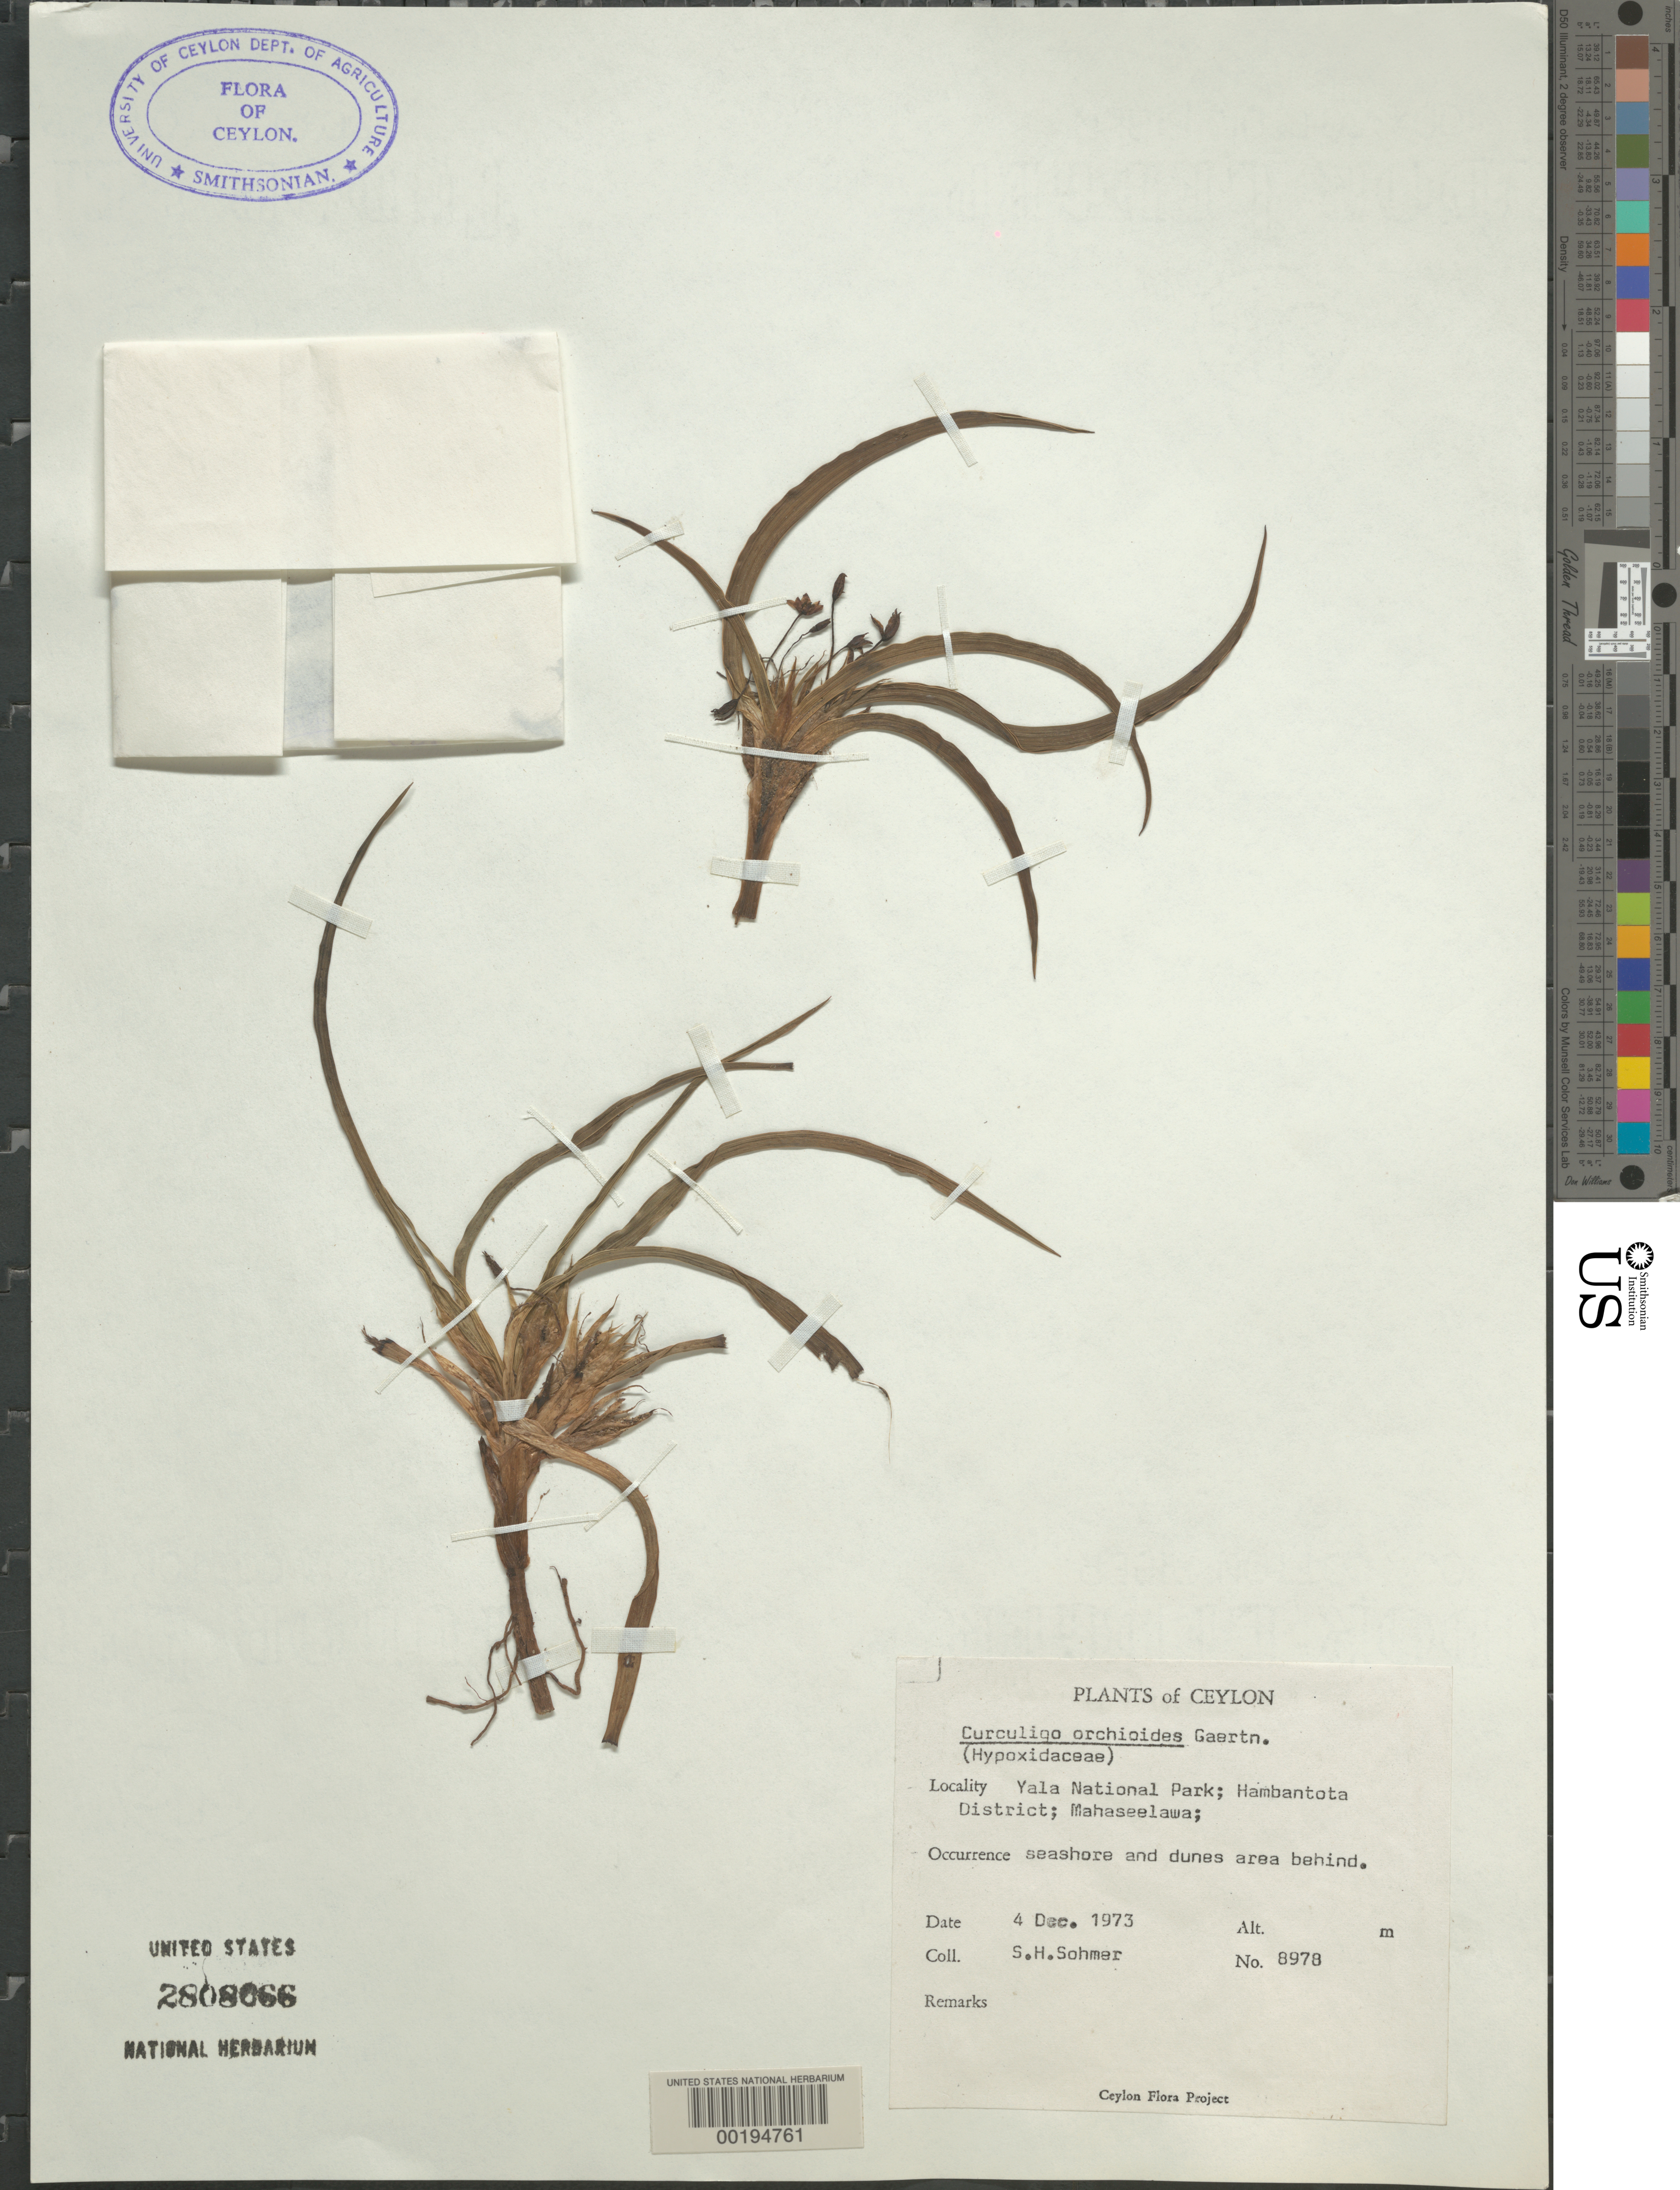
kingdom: Plantae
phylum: Tracheophyta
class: Liliopsida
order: Asparagales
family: Hypoxidaceae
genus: Curculigo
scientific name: Curculigo orchioides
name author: Gaertn.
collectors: S. H. Sohmer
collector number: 8978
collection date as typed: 04 Dec 1973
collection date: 1973-12-04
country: Sri Lanka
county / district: Hambantota Dist.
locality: Yala national park; mahaseelawa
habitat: Seashore and dunes area behind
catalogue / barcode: US 2808066